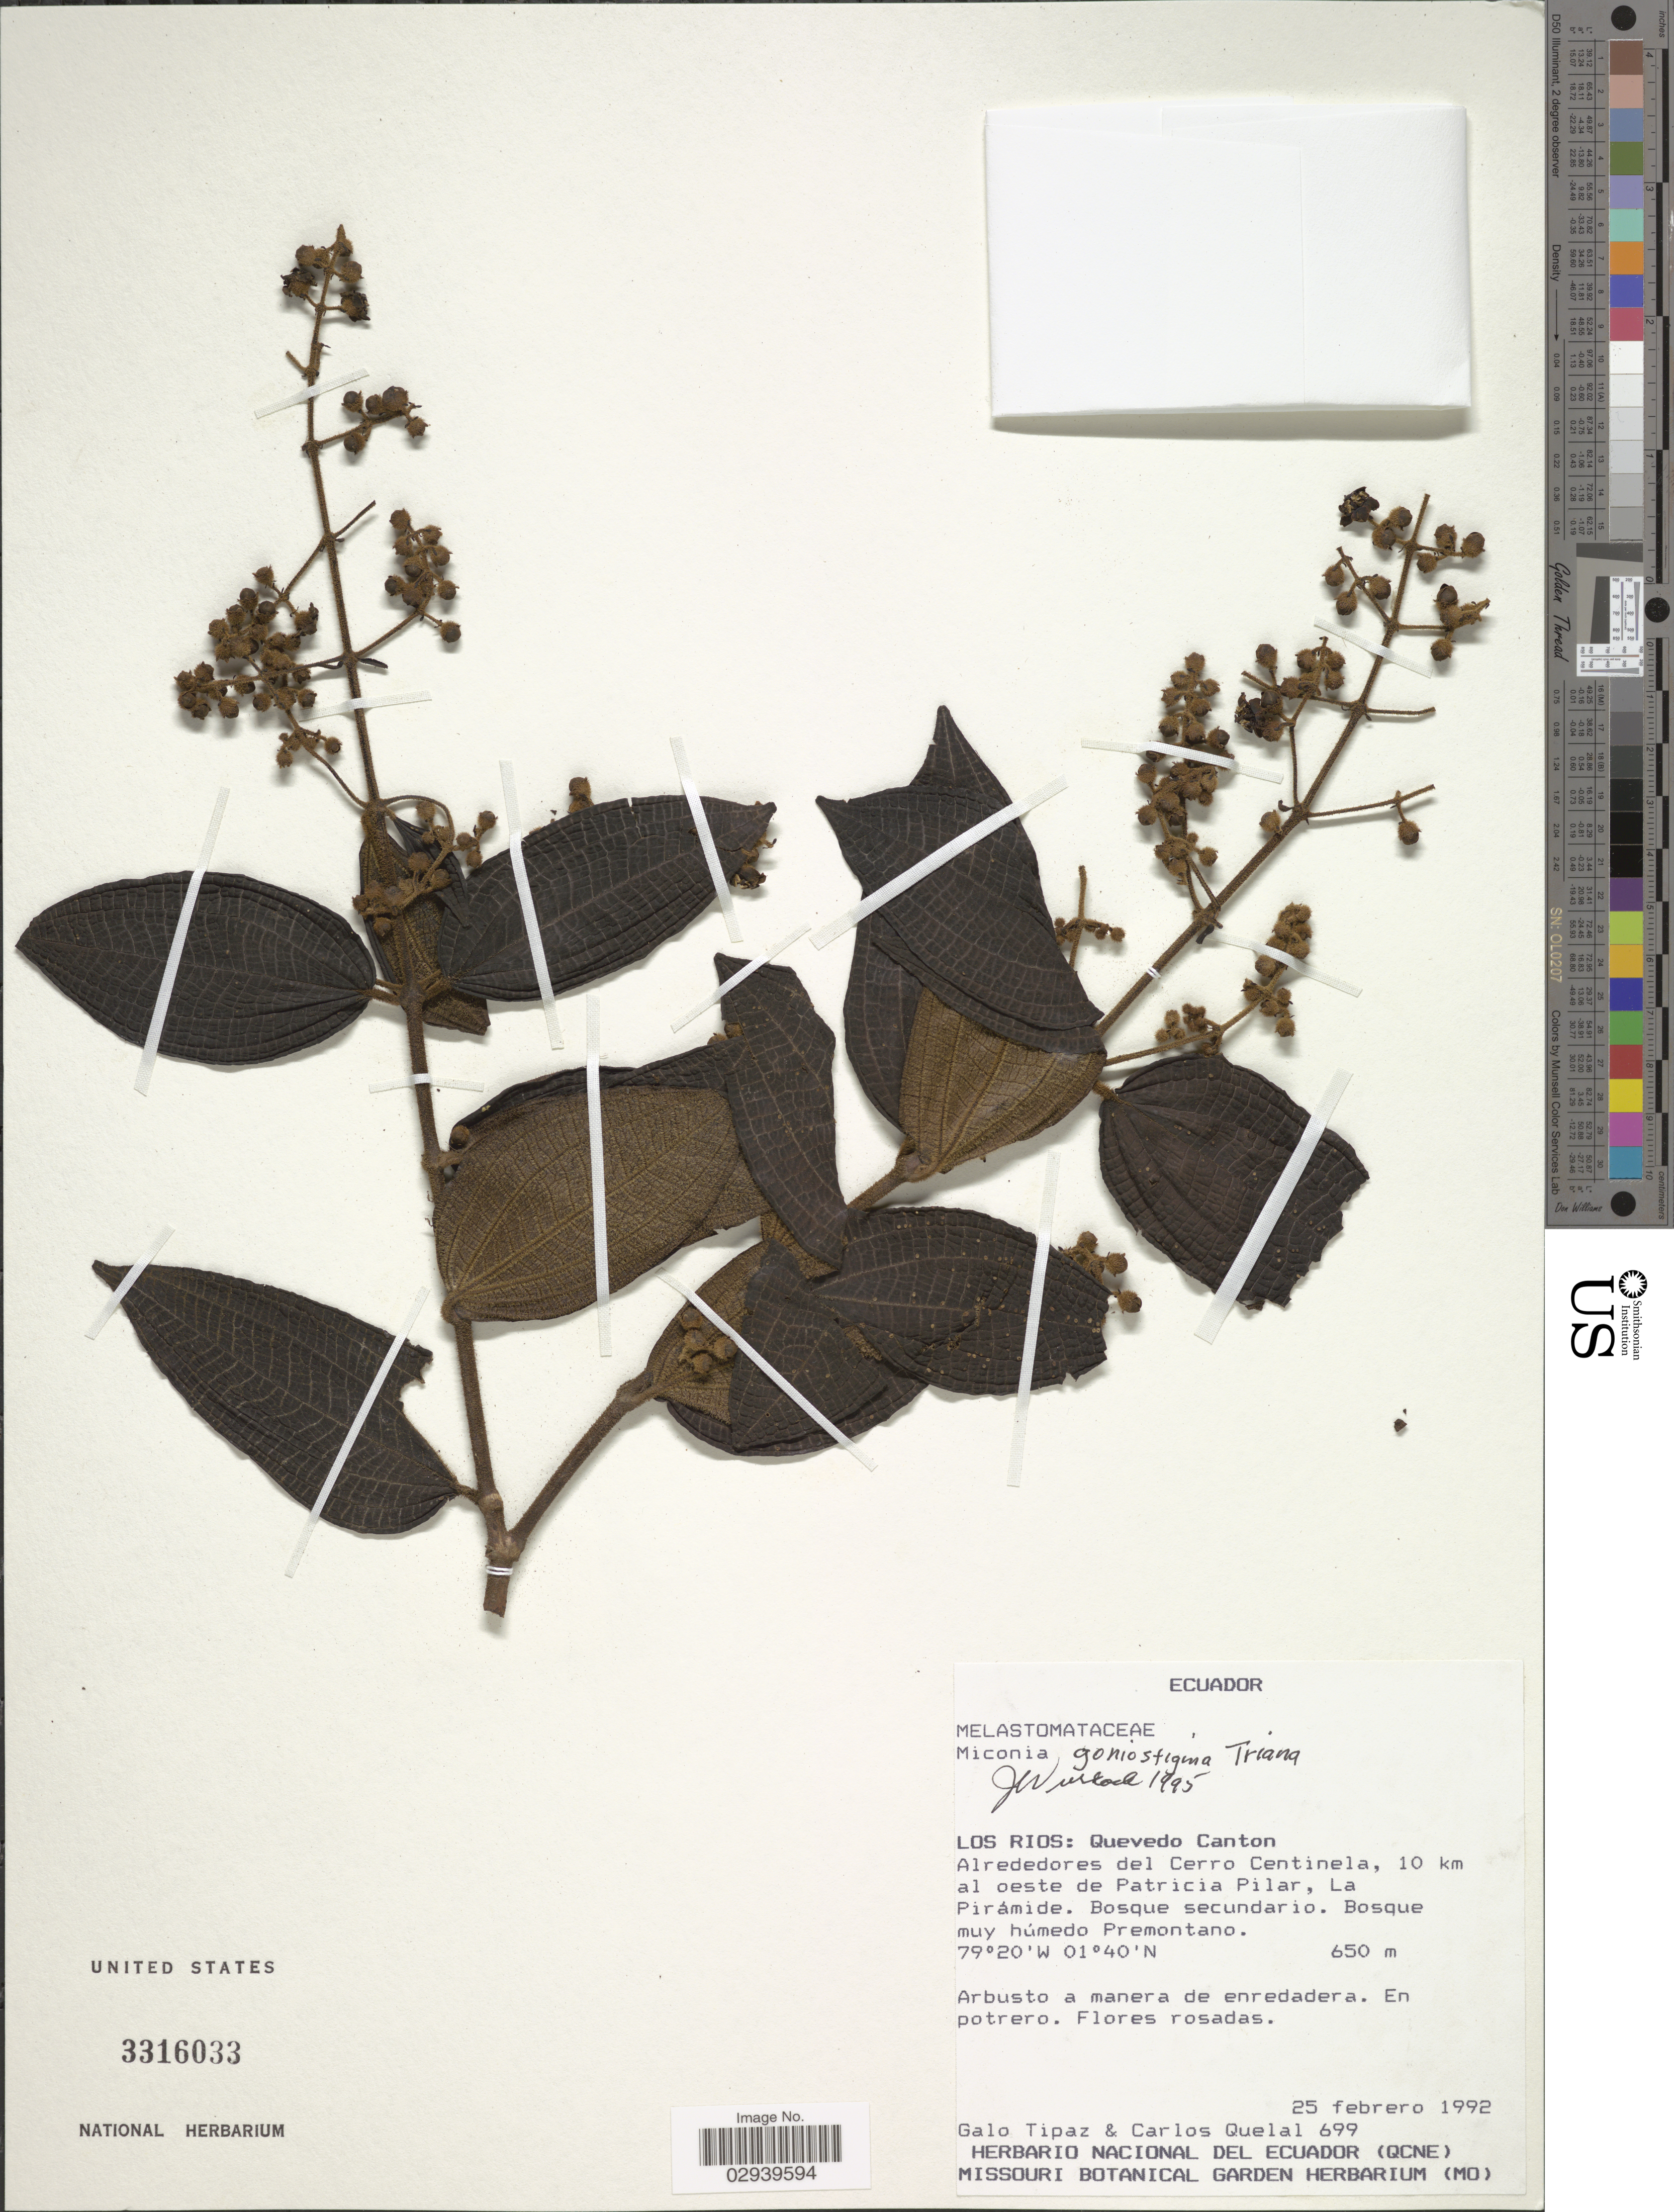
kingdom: Plantae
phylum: Tracheophyta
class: Magnoliopsida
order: Myrtales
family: Melastomataceae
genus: Miconia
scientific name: Miconia goniostigma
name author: Triana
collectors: G. Tipaz & C. Quelal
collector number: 699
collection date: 1992-02-25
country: Ecuador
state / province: Los Ríos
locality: Quevedo Canton, Alrededores del Cerro Cantinela, 10 km al oeste de Patricia Pilar, La Pirámide.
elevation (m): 650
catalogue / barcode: US 3316033